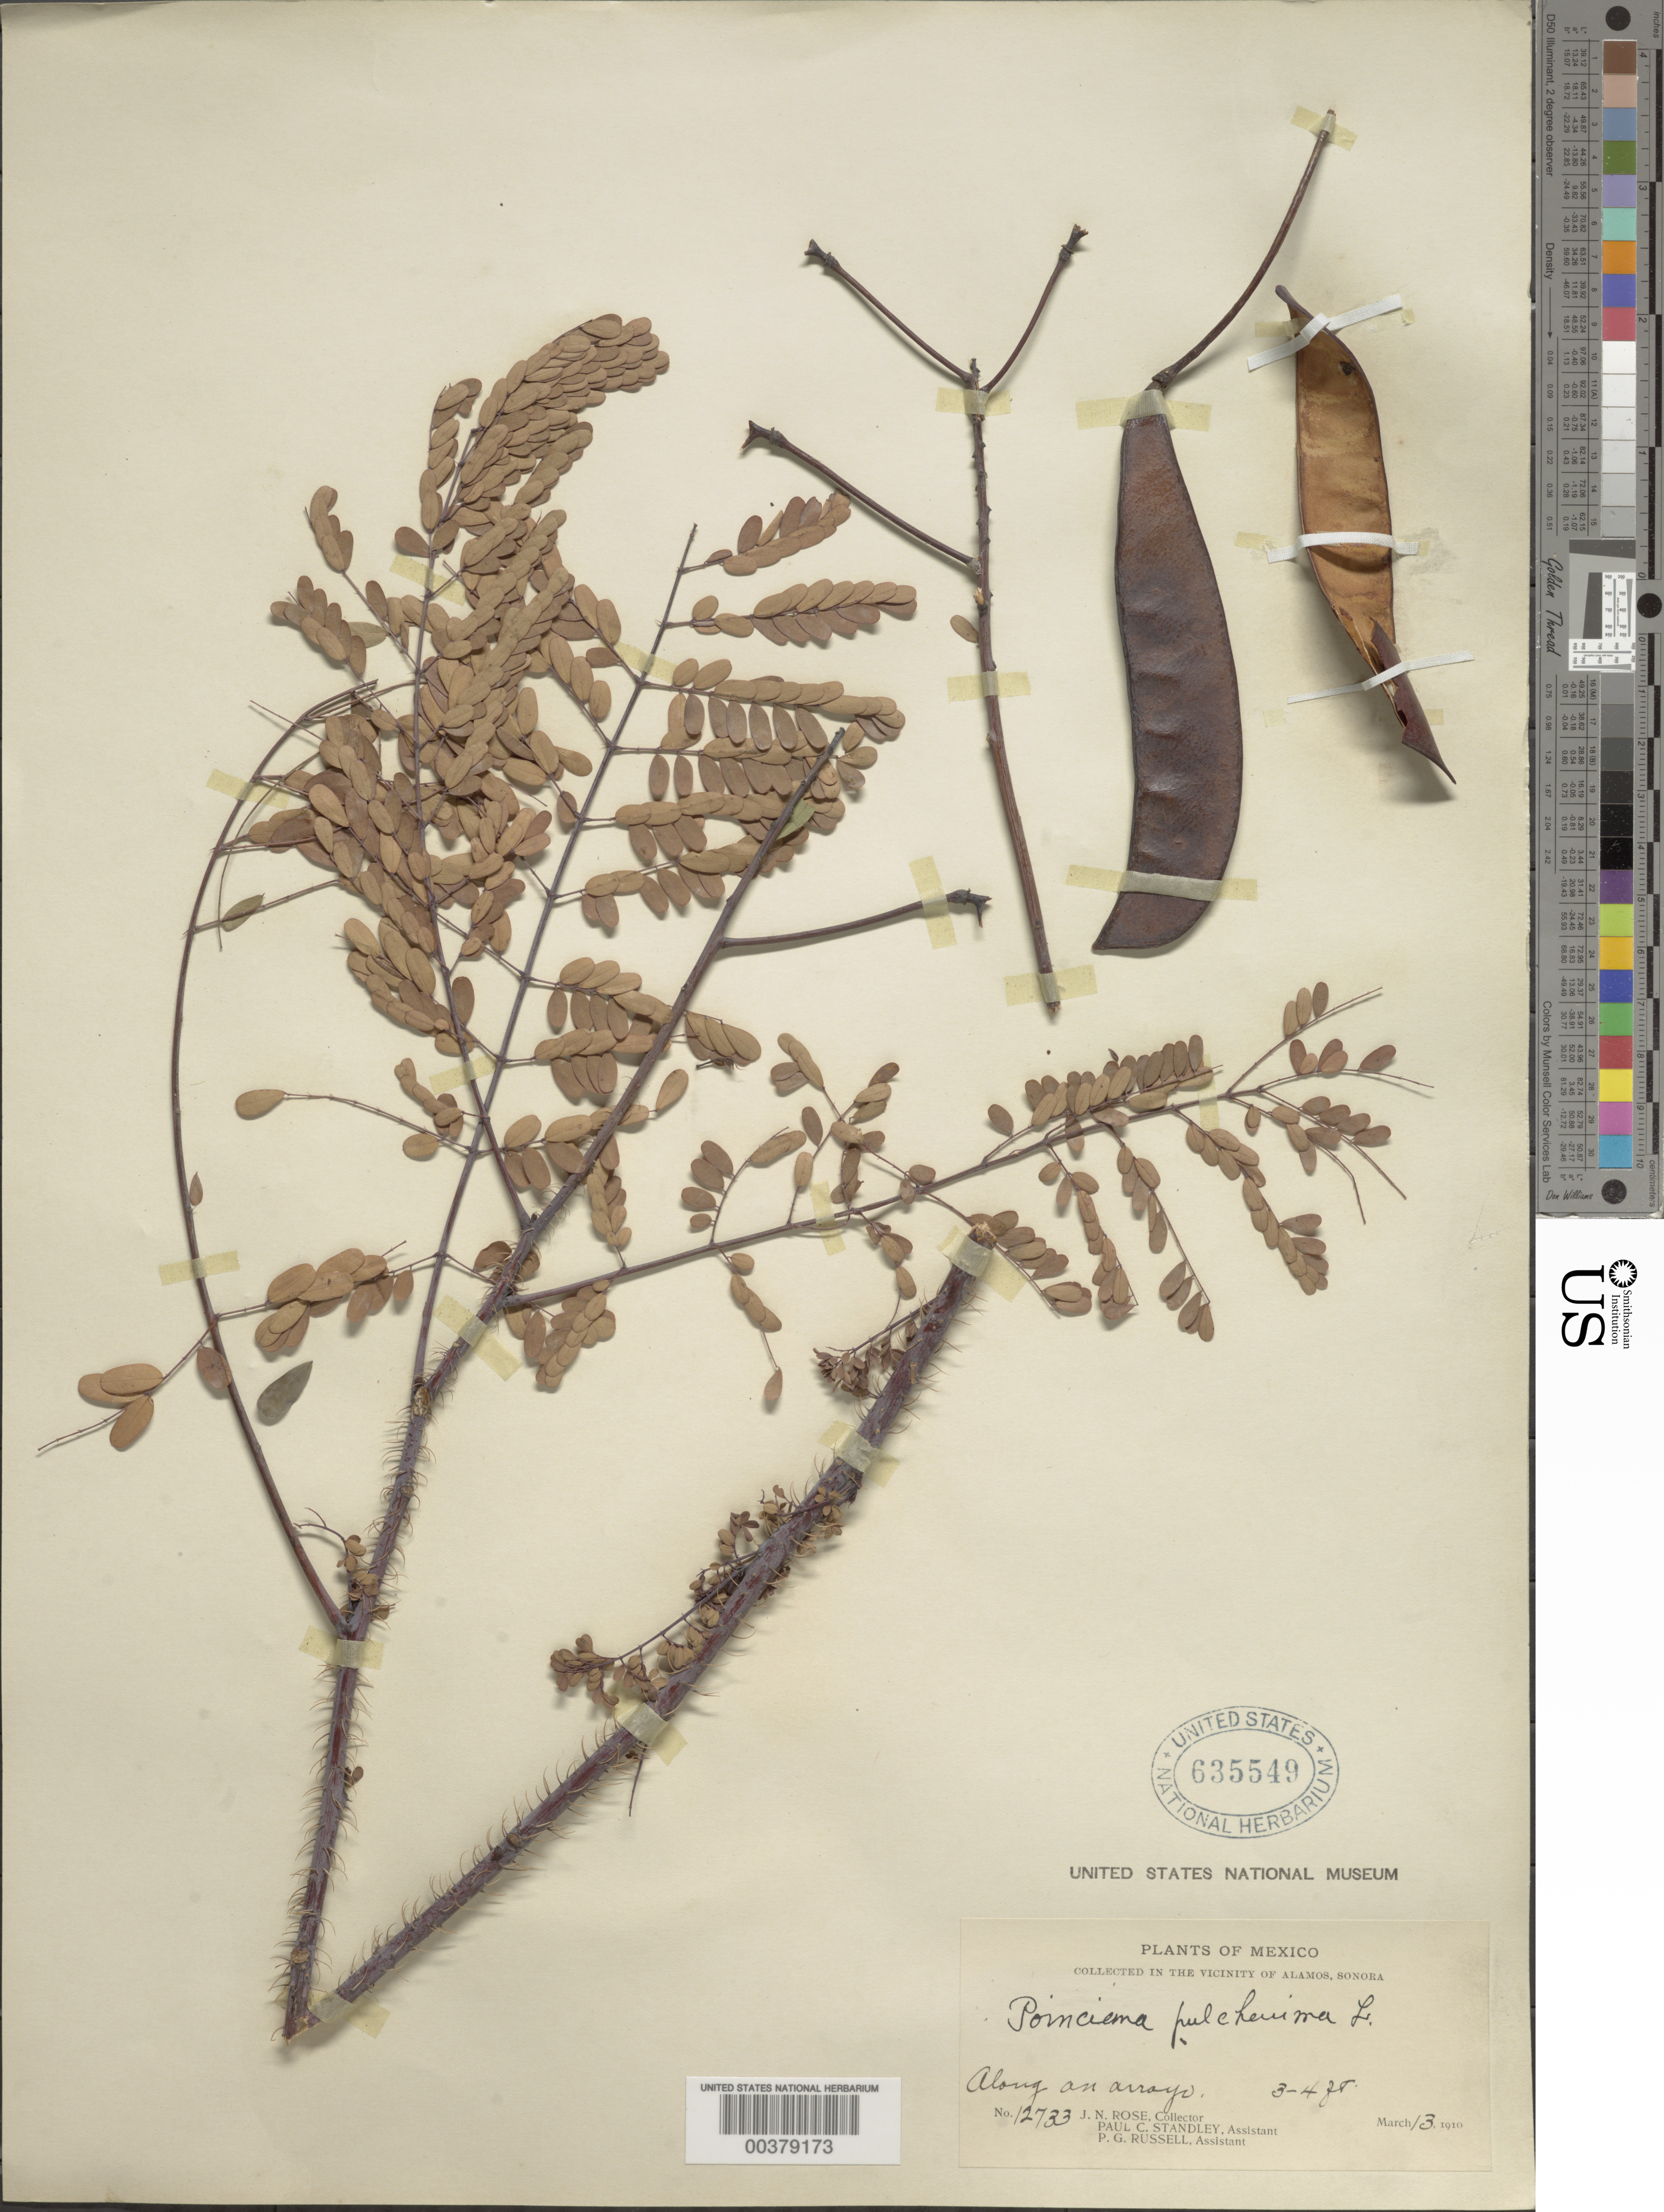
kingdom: Plantae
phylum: Tracheophyta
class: Magnoliopsida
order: Fabales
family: Fabaceae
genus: Caesalpinia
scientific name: Caesalpinia pulcherrima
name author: (L.) Sw.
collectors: J. N. Rose, P. C. Standley & P. G. Russell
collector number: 12733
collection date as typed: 13 Mar 1910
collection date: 1910-03-13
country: Mexico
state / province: Sonora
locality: Vicinity of Alamos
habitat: Along an arroyo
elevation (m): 1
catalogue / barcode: US 635549